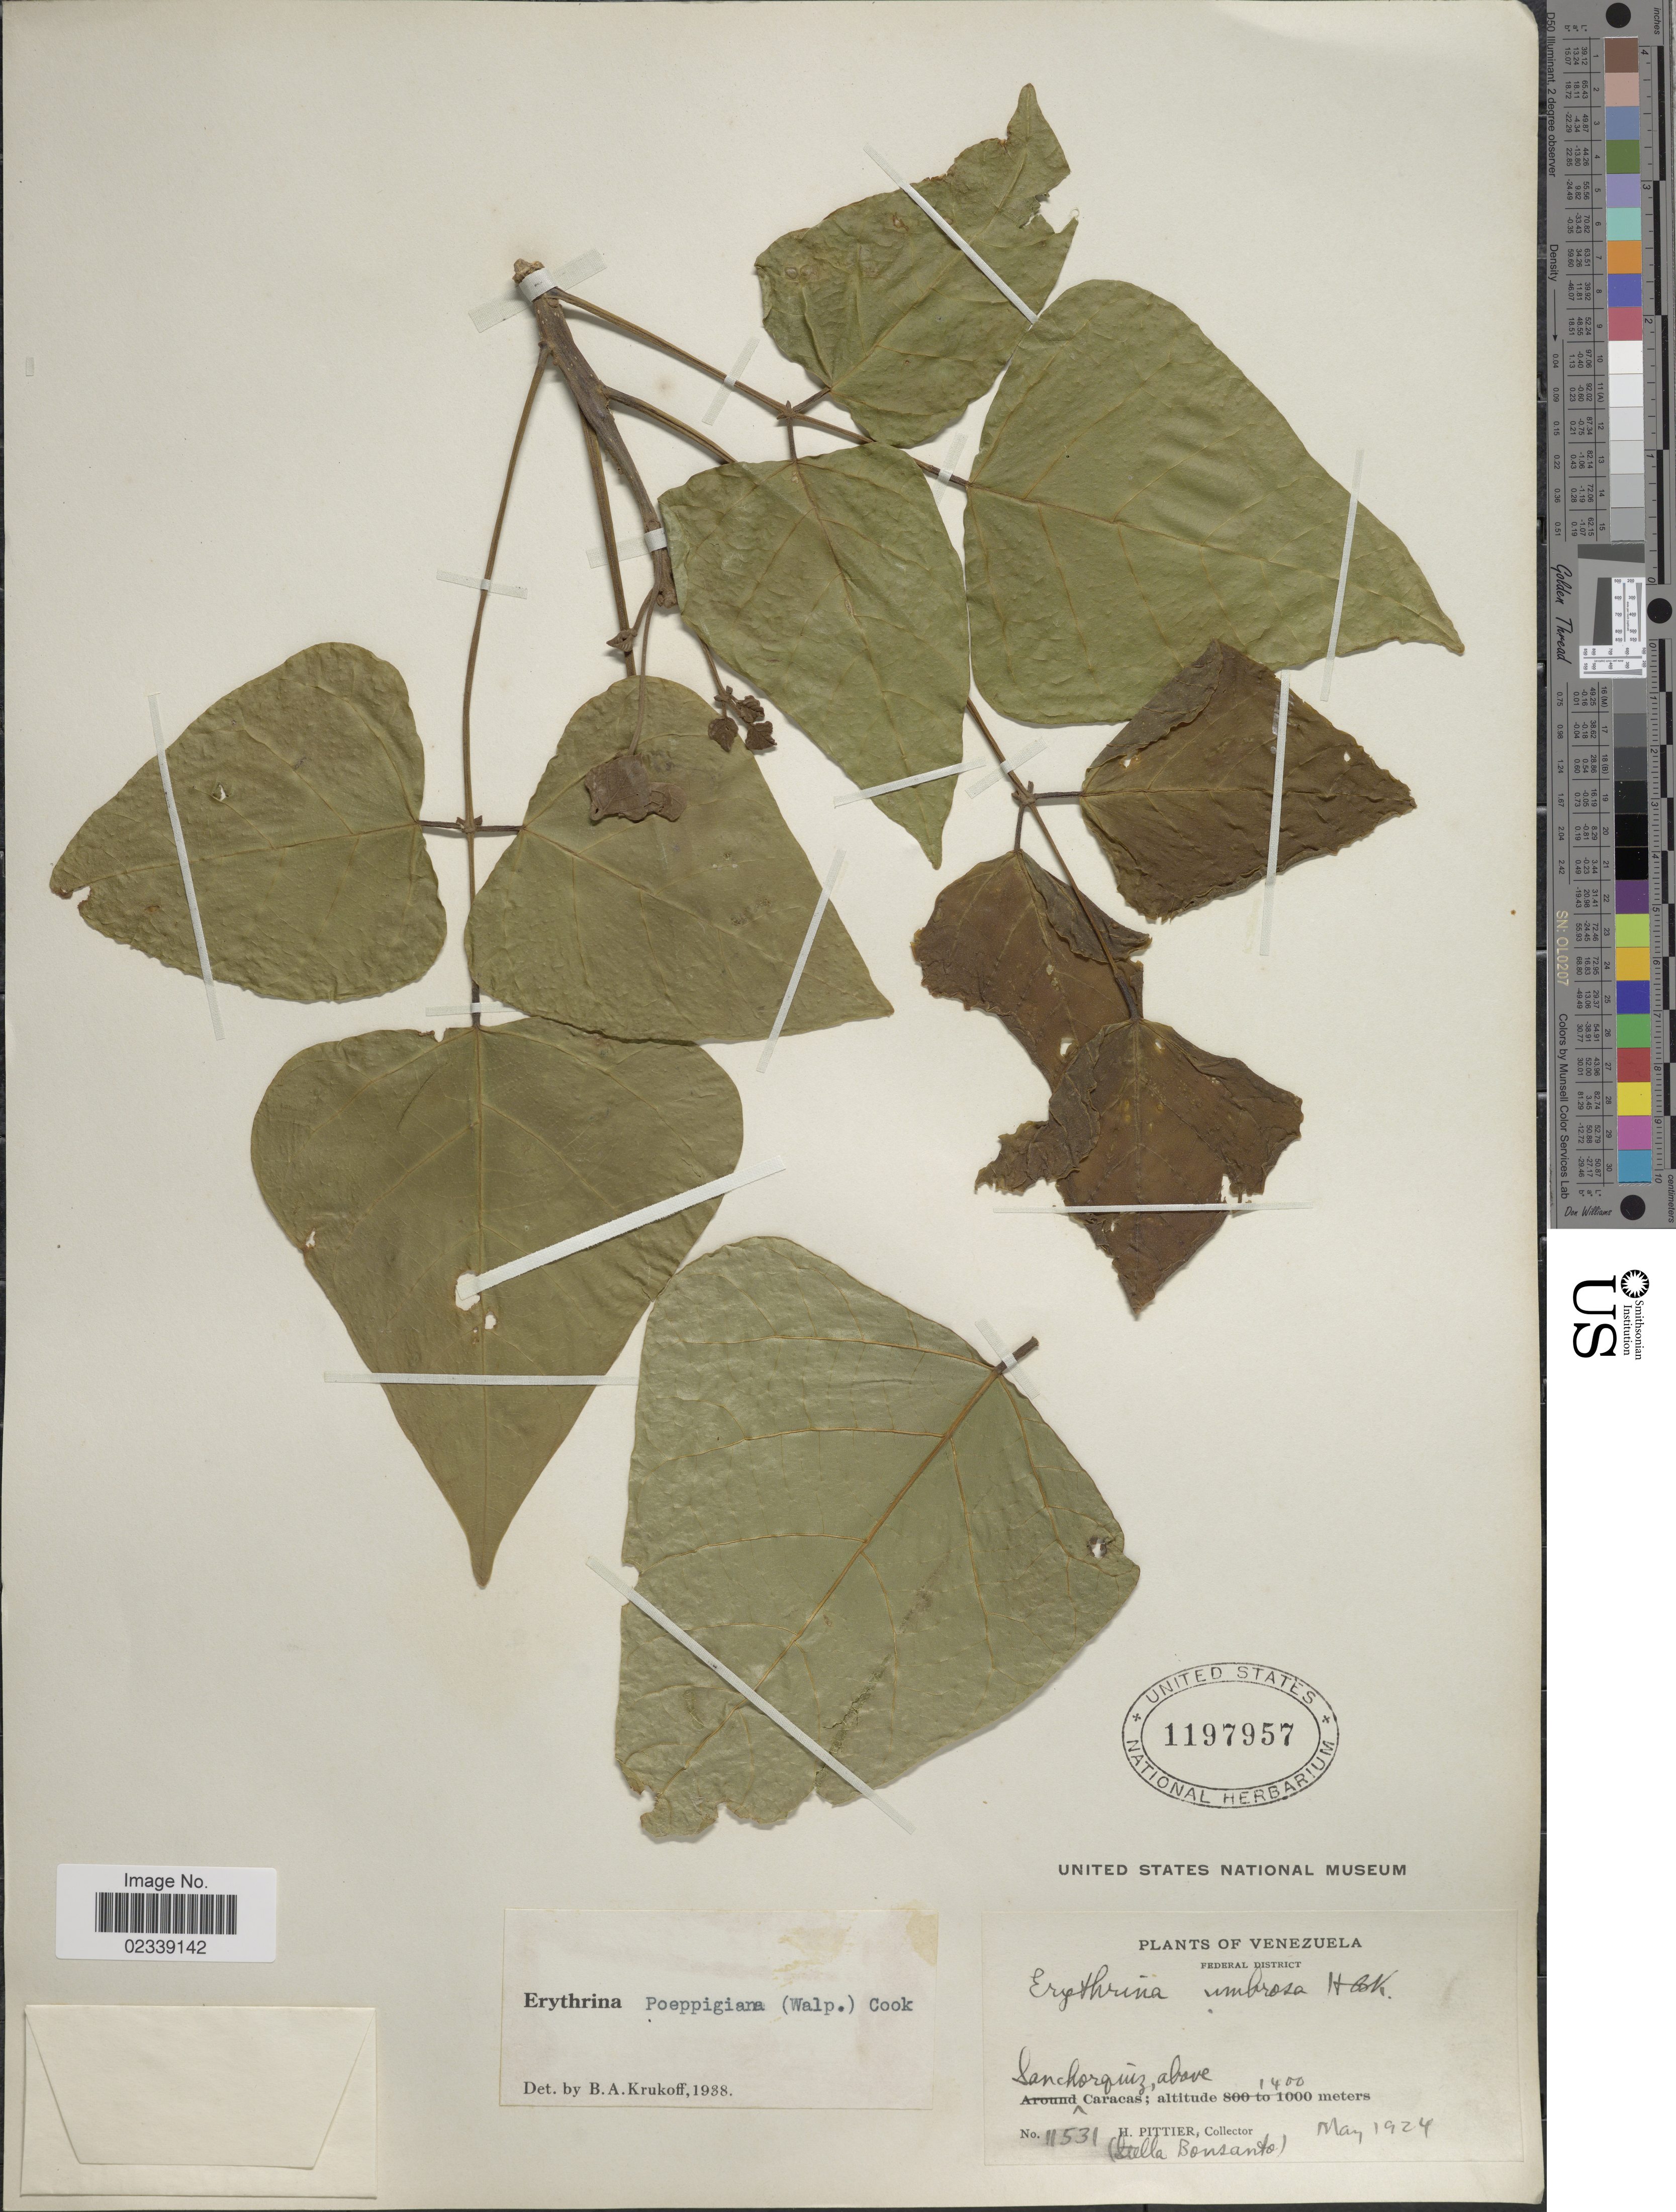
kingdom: Plantae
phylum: Tracheophyta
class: Magnoliopsida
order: Fabales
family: Fabaceae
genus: Erythrina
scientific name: Erythrina poeppigiana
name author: (Walp.) O.F. Cook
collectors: H. F. Pittier & S. Bonsate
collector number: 11531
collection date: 1924-05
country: Venezuela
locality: Federal District, Sanchorquis, above Caracas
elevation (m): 1400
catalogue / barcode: US 1197957